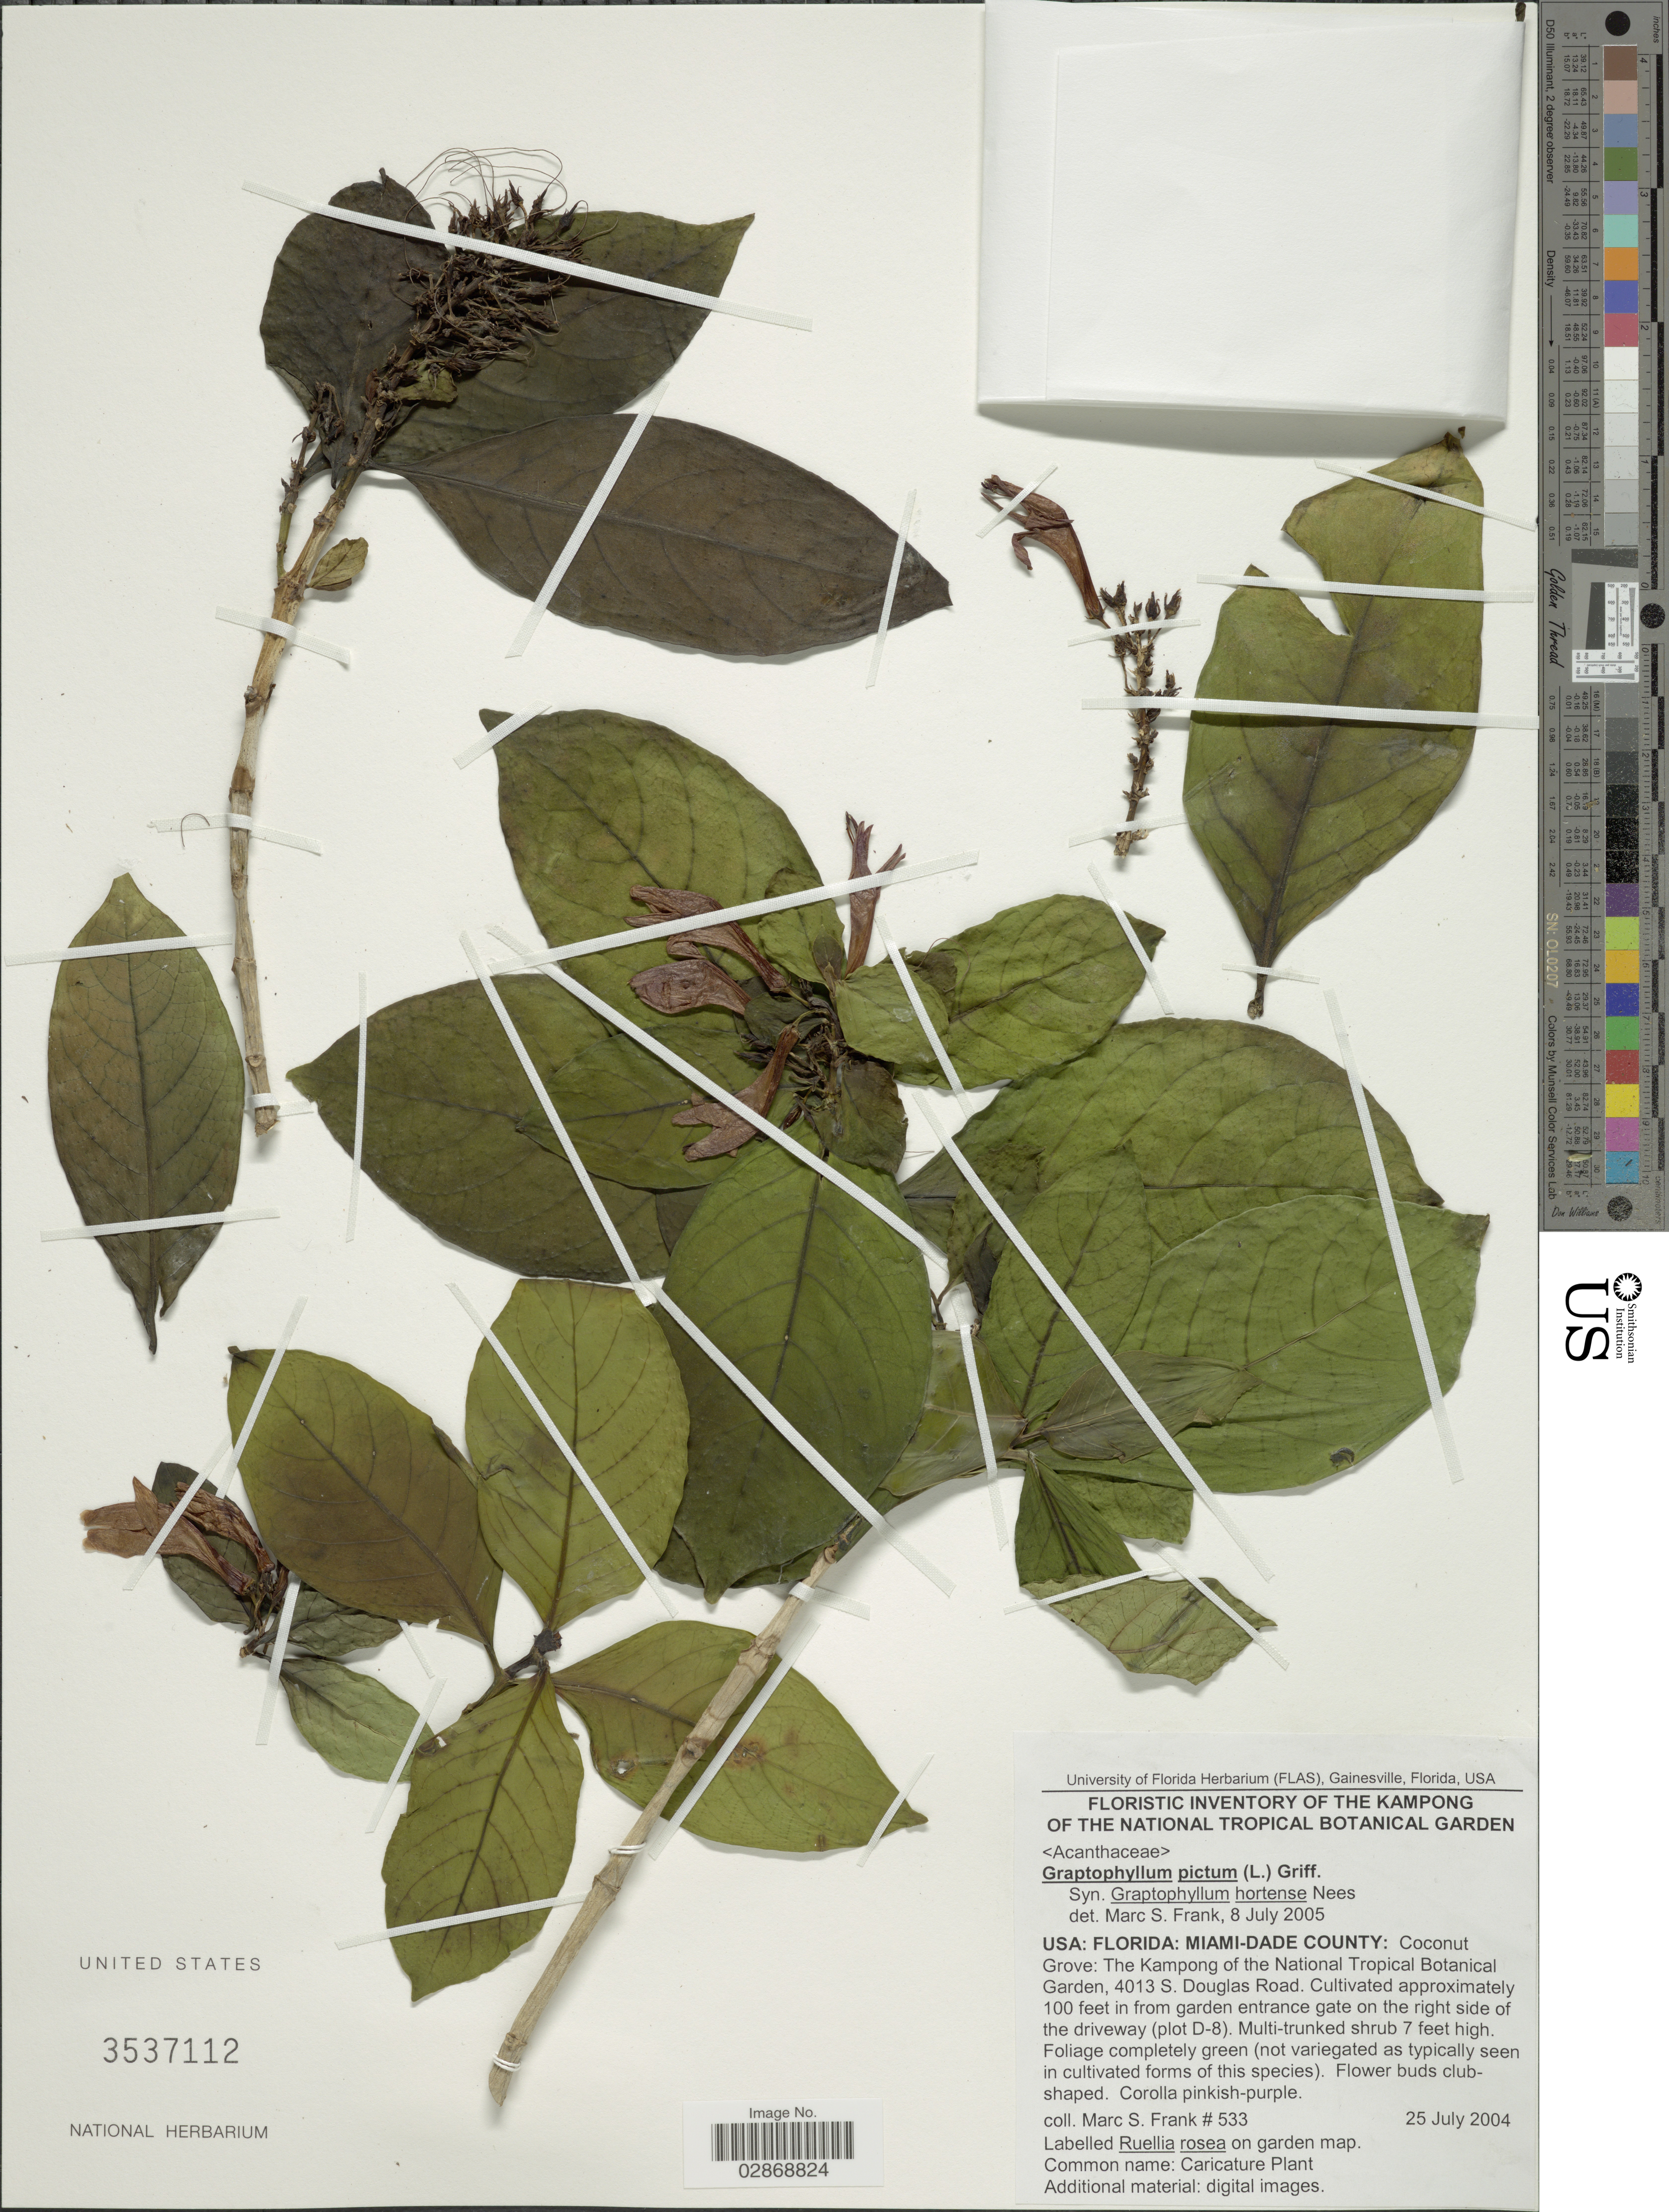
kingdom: Plantae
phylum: Tracheophyta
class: Magnoliopsida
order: Lamiales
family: Acanthaceae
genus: Graptophyllum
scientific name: Graptophyllum pictum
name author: (L.) Griff.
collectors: M. Frank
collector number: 533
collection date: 2004-07-25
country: United States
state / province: Florida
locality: Miami-Dade County: Coconut Grove: The Kampong of the National Tropical Botanical Garden, 4013 S. Douglas Road. Aprroximately 100 feet in from garden entrance gate on the right side of the driveway (plot D-8).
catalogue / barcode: US 3537112